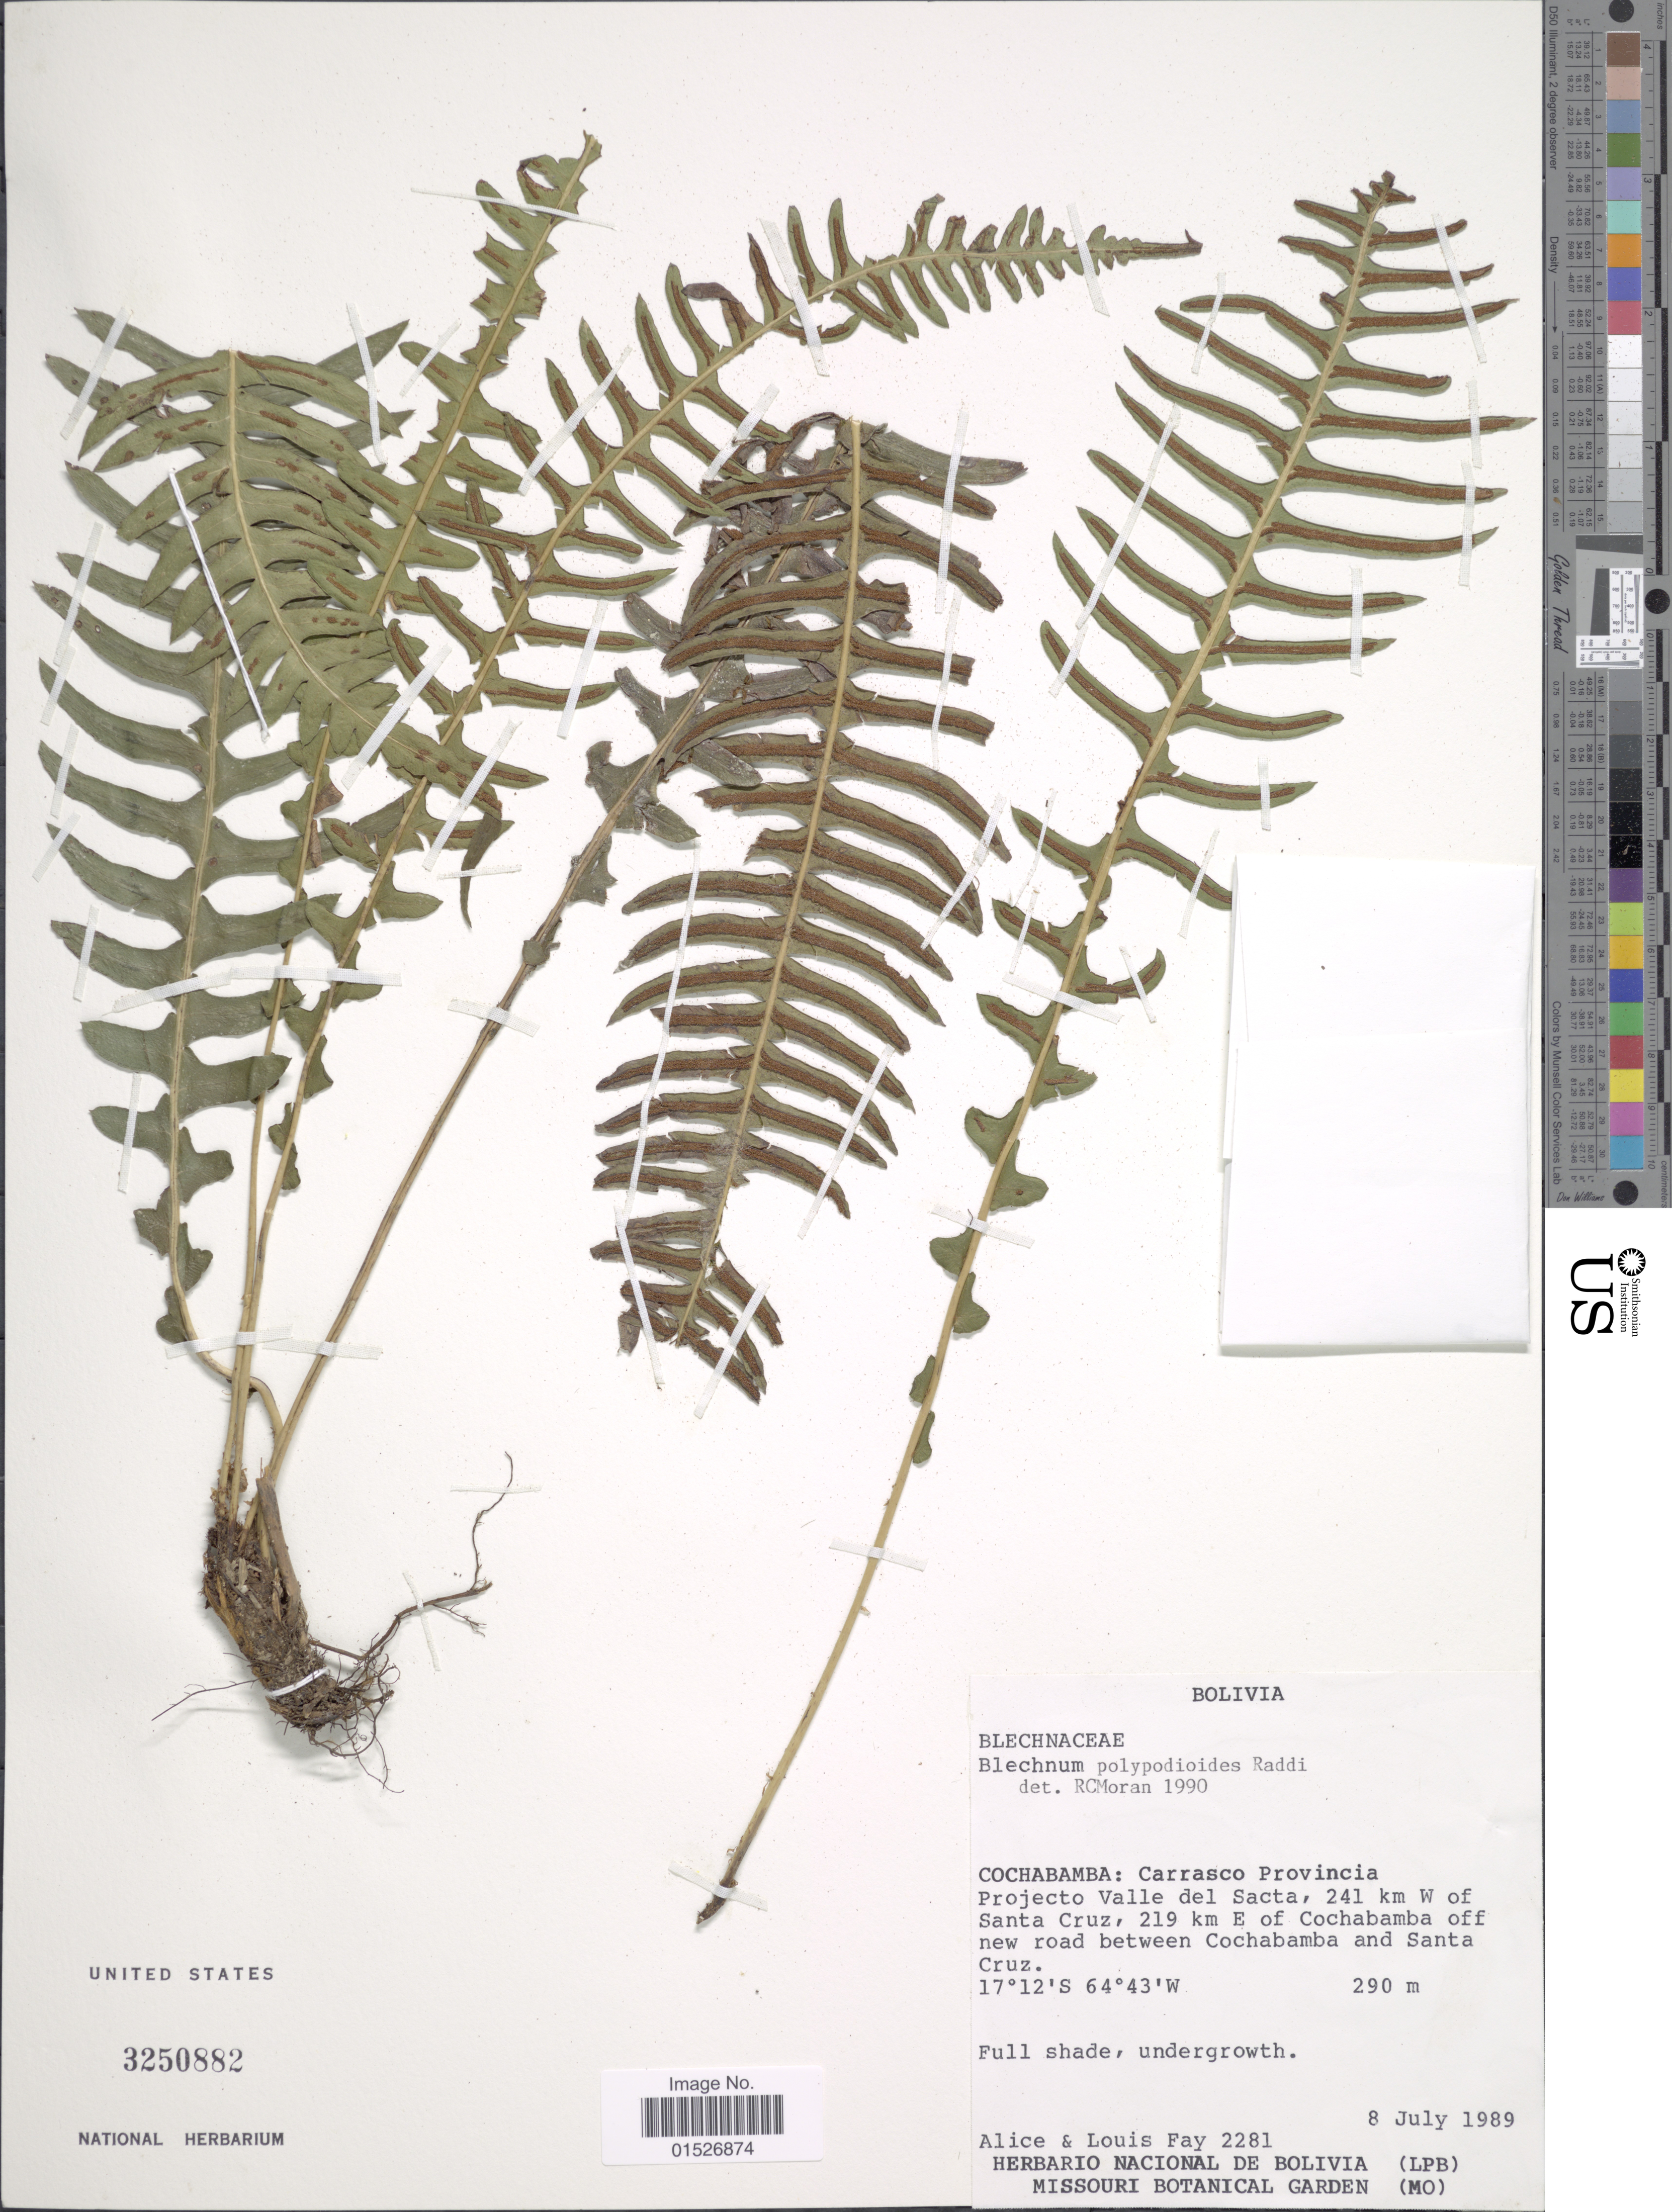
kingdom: Plantae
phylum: Tracheophyta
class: Polypodiopsida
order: Polypodiales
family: Blechnaceae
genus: Blechnum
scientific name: Blechnum polypodioides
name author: Raddi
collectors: A. Fay & L. Fay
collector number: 2281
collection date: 1989-07-08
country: Bolivia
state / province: Cochabamba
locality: Cochabamba: Carrasco Provincia. Projecto Valle del Sacta, 241 km W of Santa Cruz, 219 km E of Cochabamba off new road between Cochabamba and Santa Cruz.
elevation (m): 290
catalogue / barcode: US 3250882